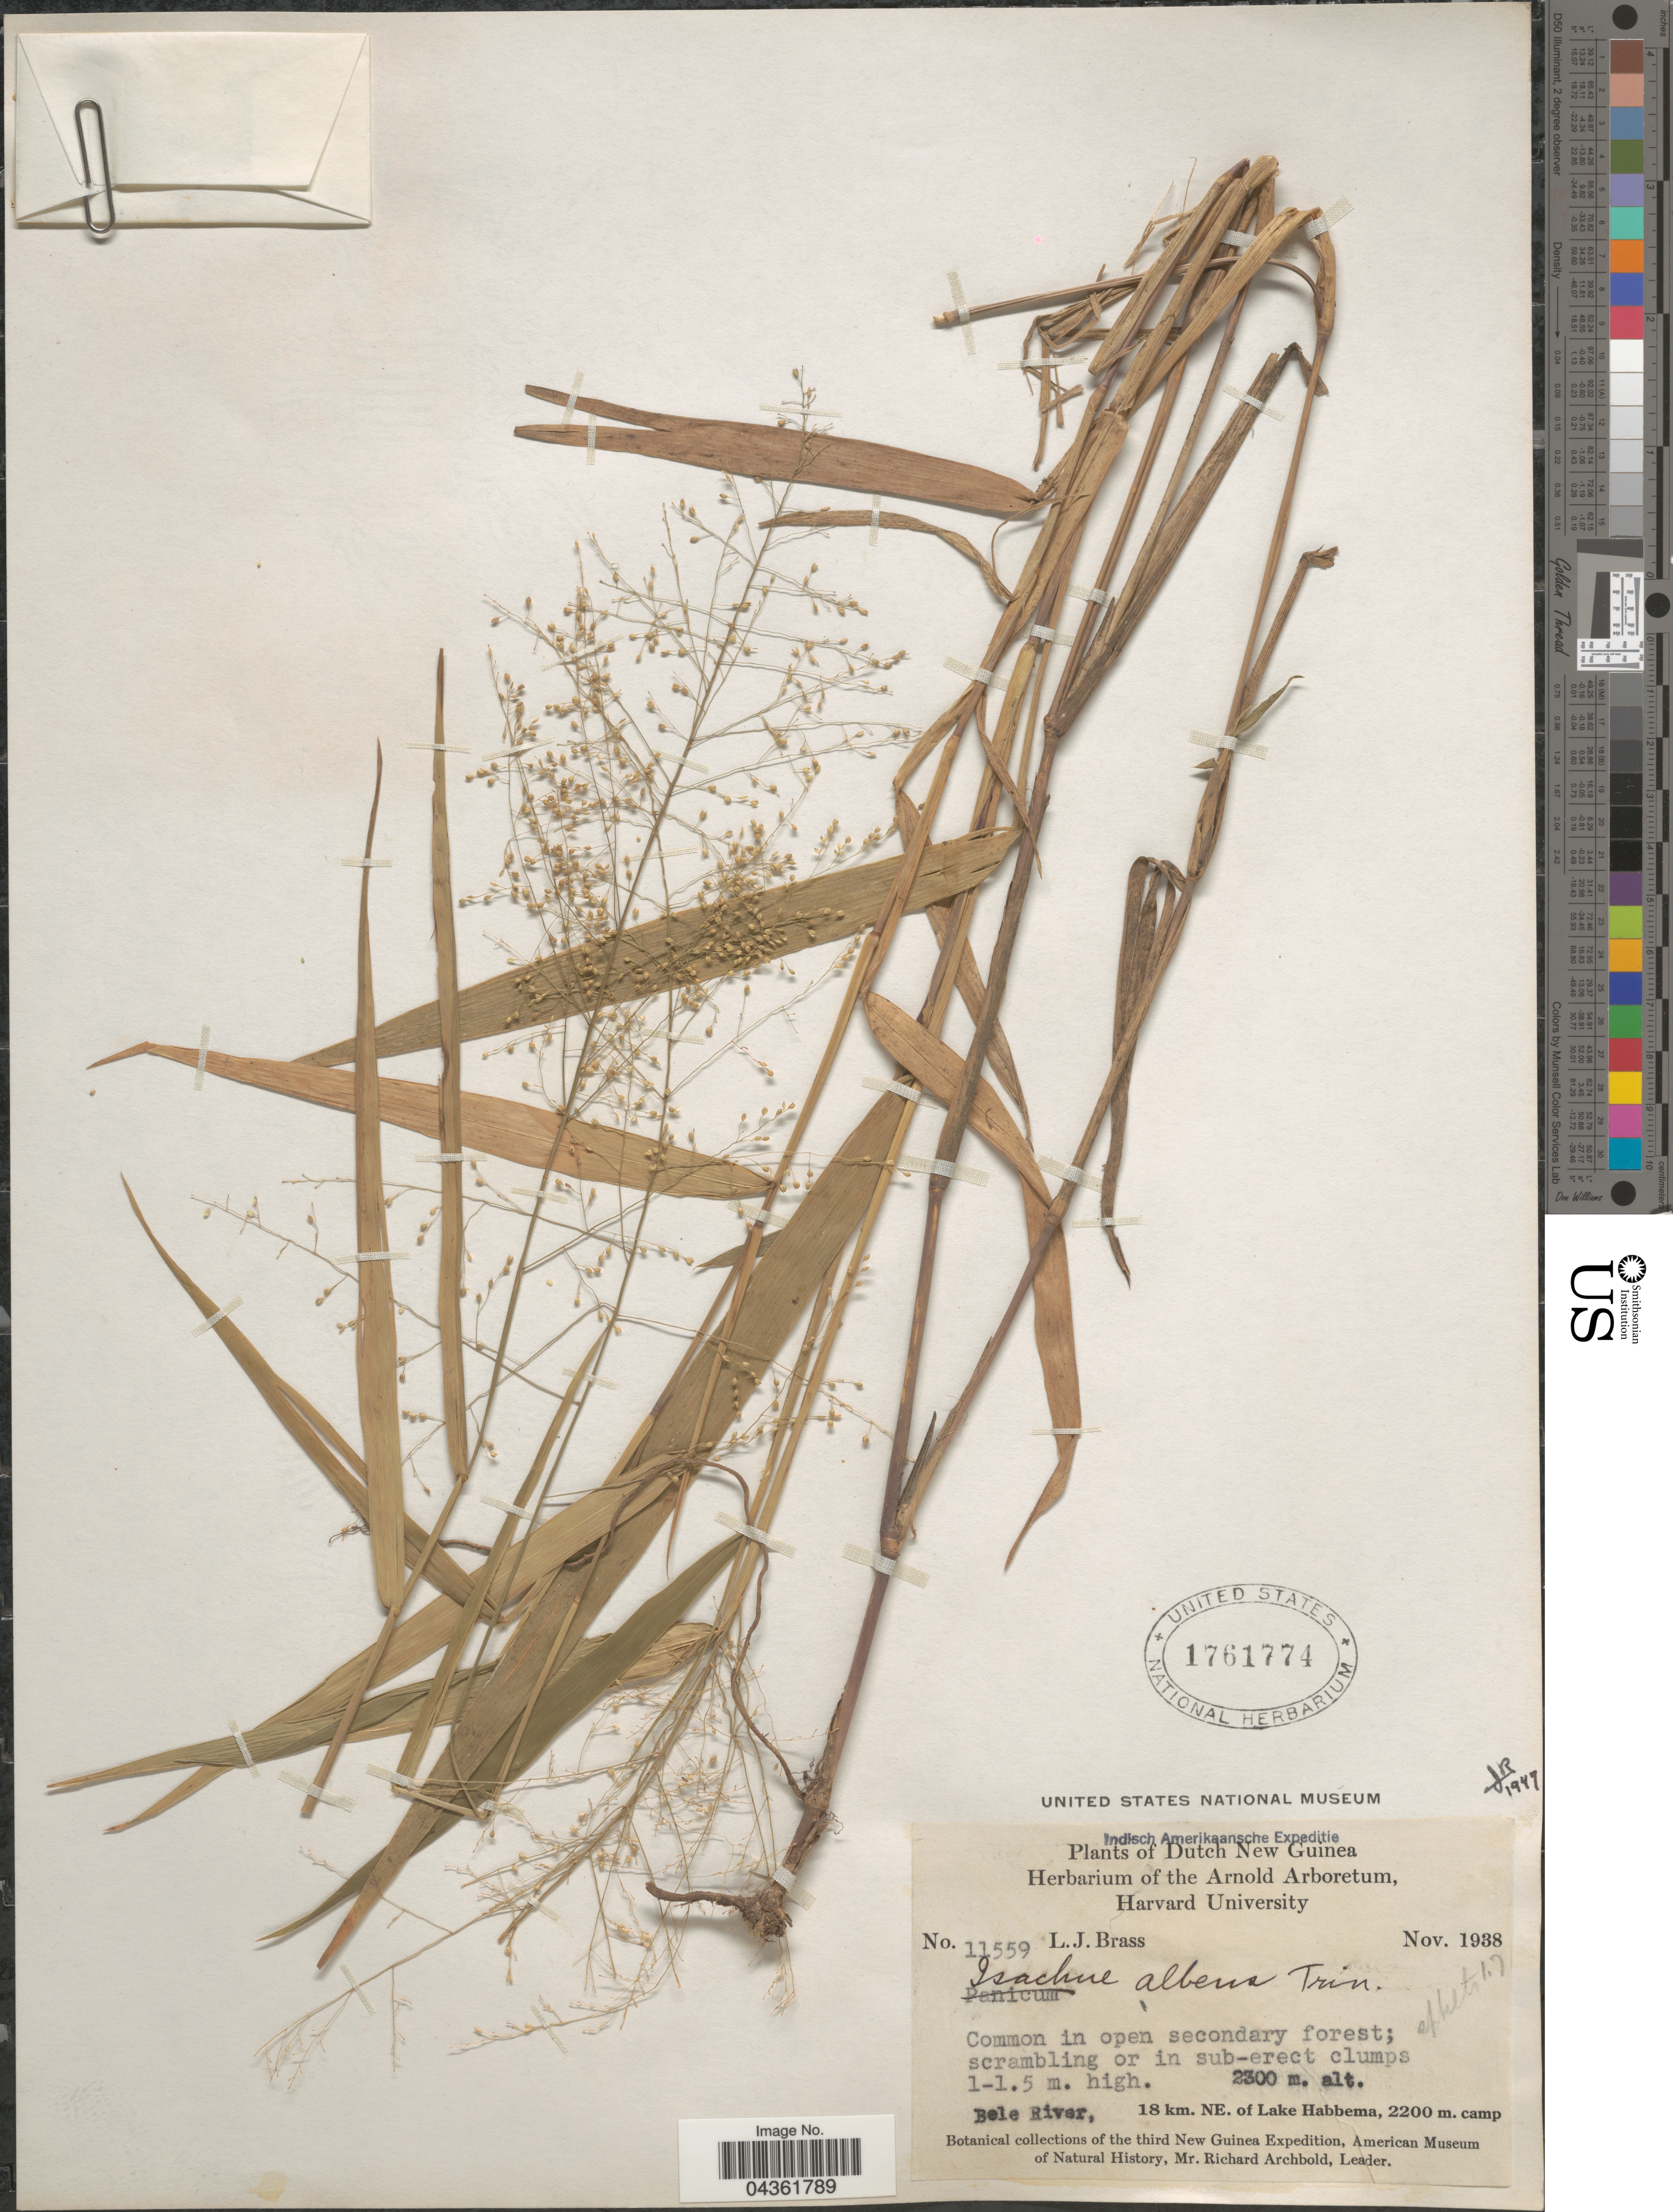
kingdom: Plantae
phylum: Tracheophyta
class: Liliopsida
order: Poales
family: Poaceae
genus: Isachne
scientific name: Isachne albens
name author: Trin.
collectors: L. J. Brass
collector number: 11559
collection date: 1938-11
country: Indonesia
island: New Guinea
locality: Indisch Amerikaansche Expeditie. Dutch New Guinea. Common in open secondary forest. Bele River, 18 km. NE. of Lake Habbema camp. The third New Guinea Expedition.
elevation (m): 2300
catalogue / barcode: US 1761774